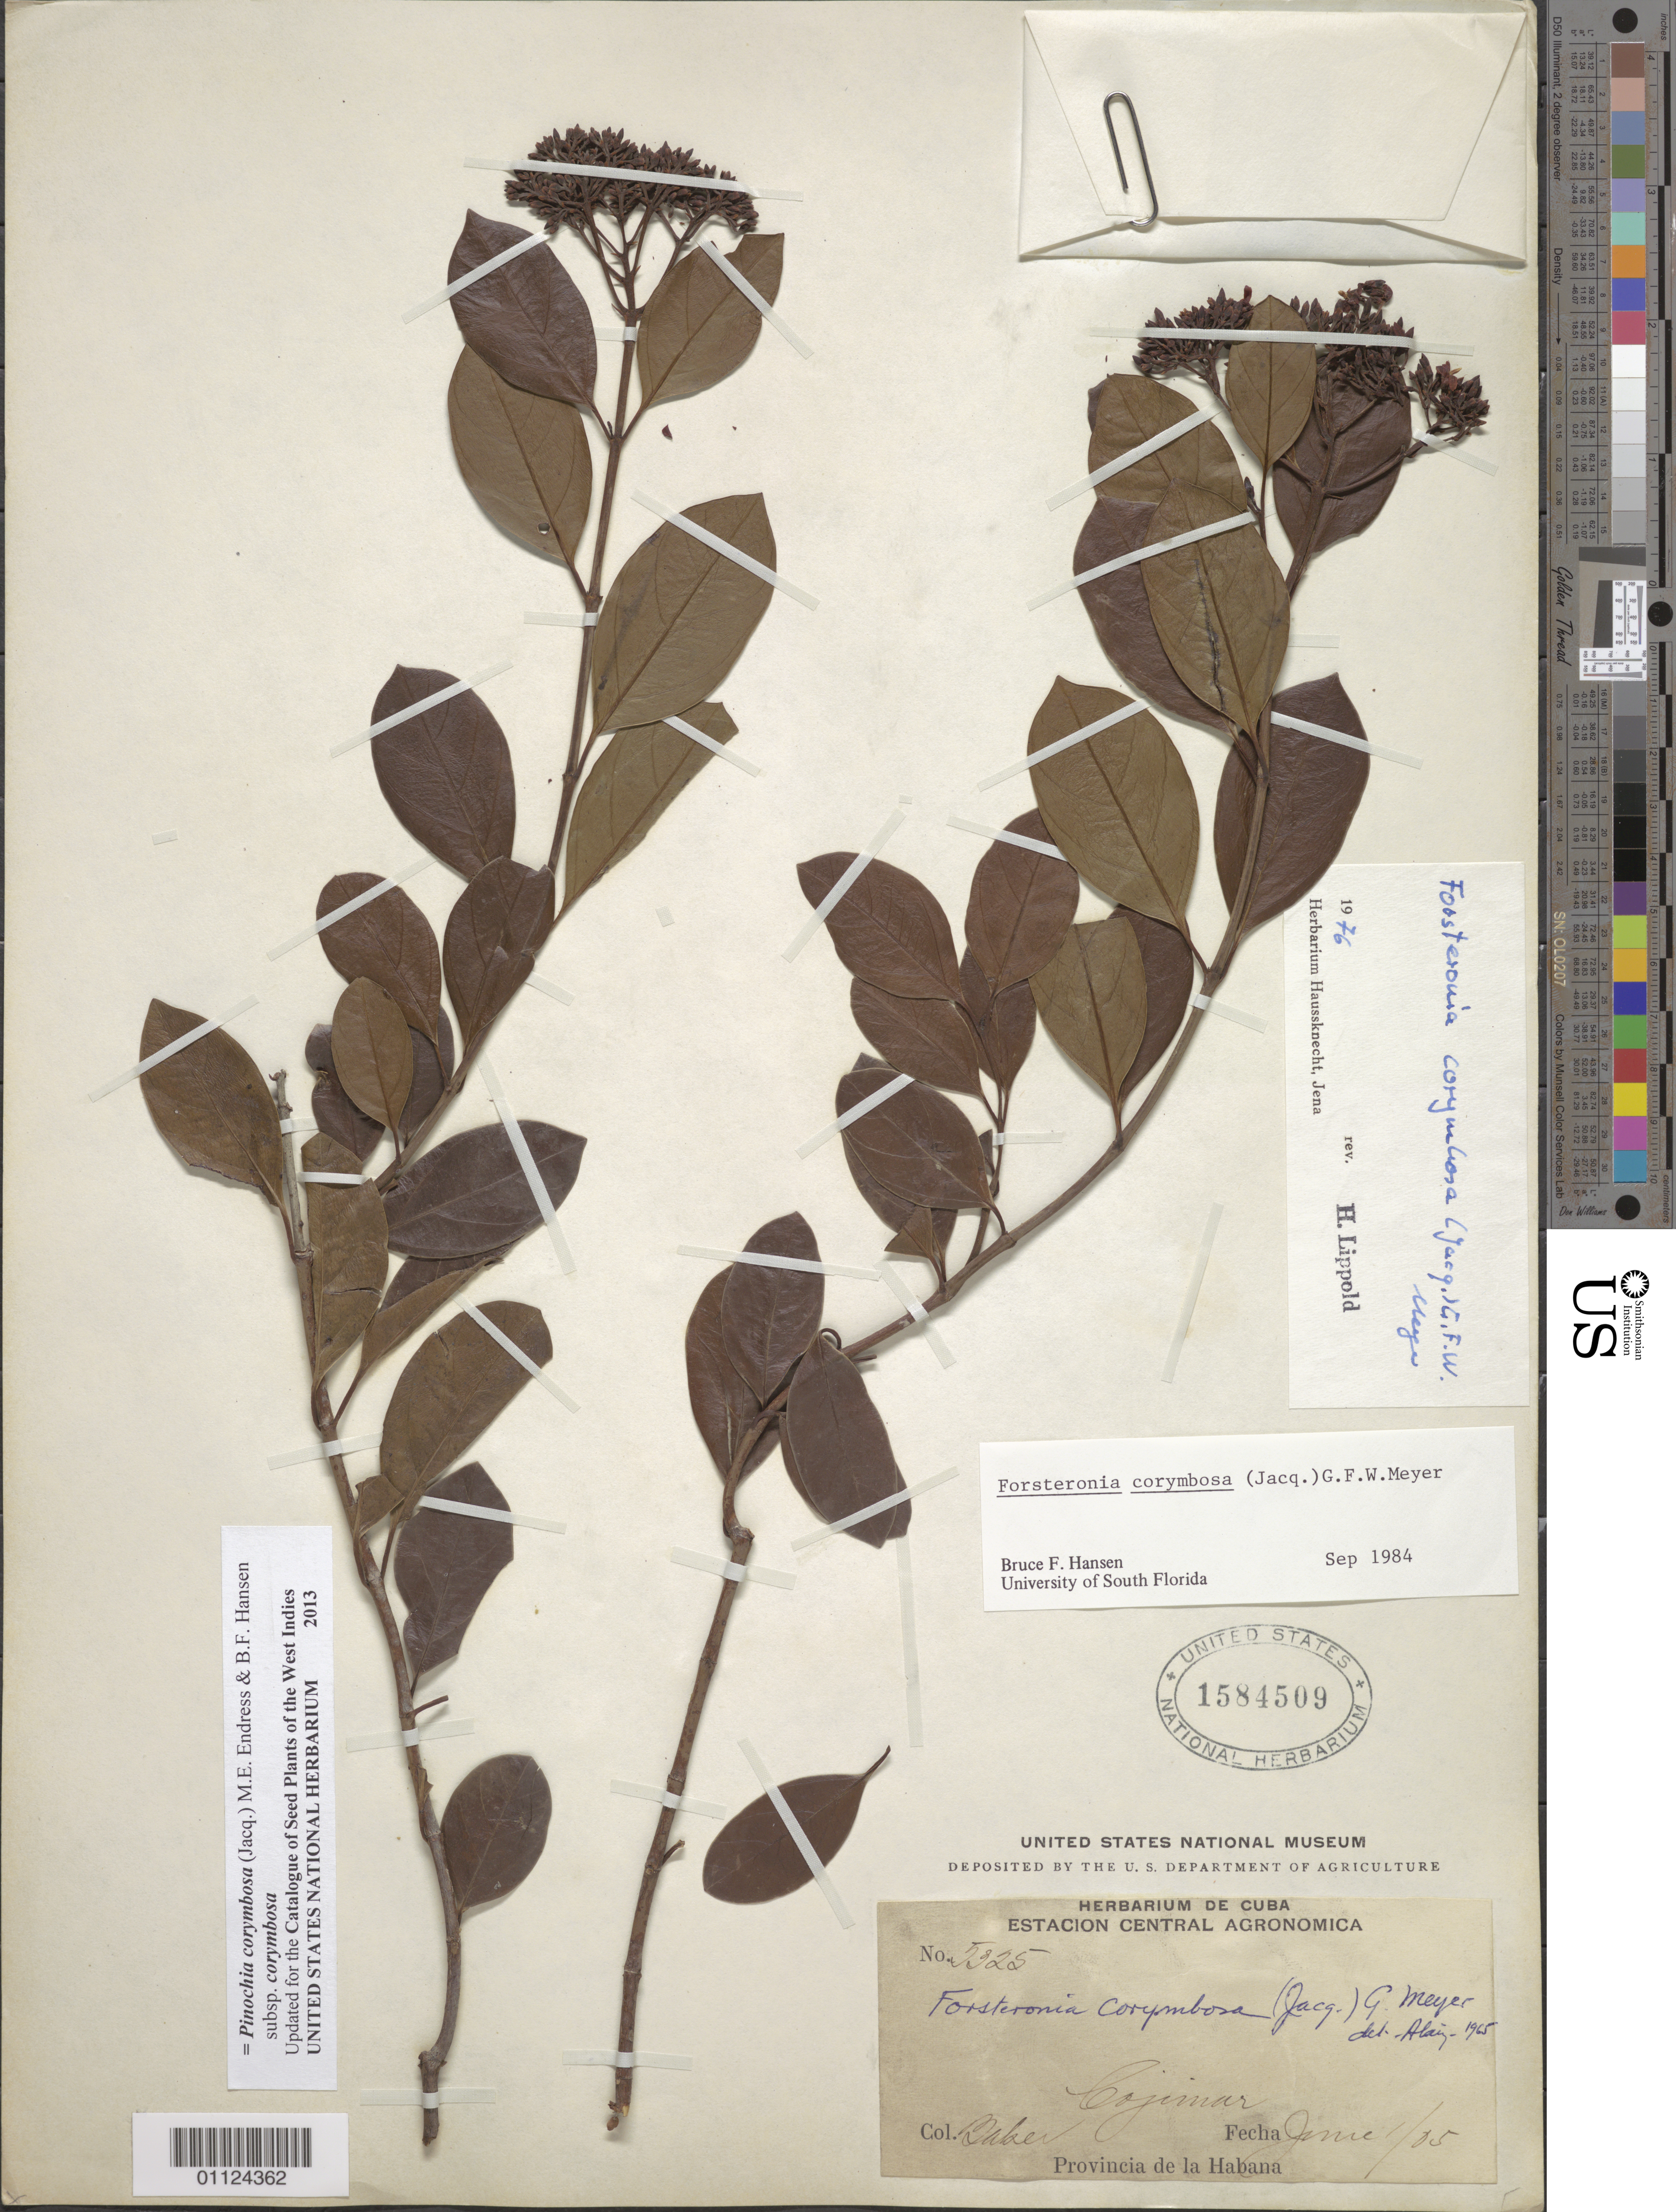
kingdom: Plantae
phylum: Tracheophyta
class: Magnoliopsida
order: Gentianales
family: Apocynaceae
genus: Pinochia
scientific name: Pinochia corymbosa subsp. corymbosa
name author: (Jacq.) M.E. Endress & B.F. Hansen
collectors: C. F. Baker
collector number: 5325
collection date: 1905-06-01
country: Cuba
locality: Provincia de la Habana. Cojimar.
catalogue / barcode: US 1584509